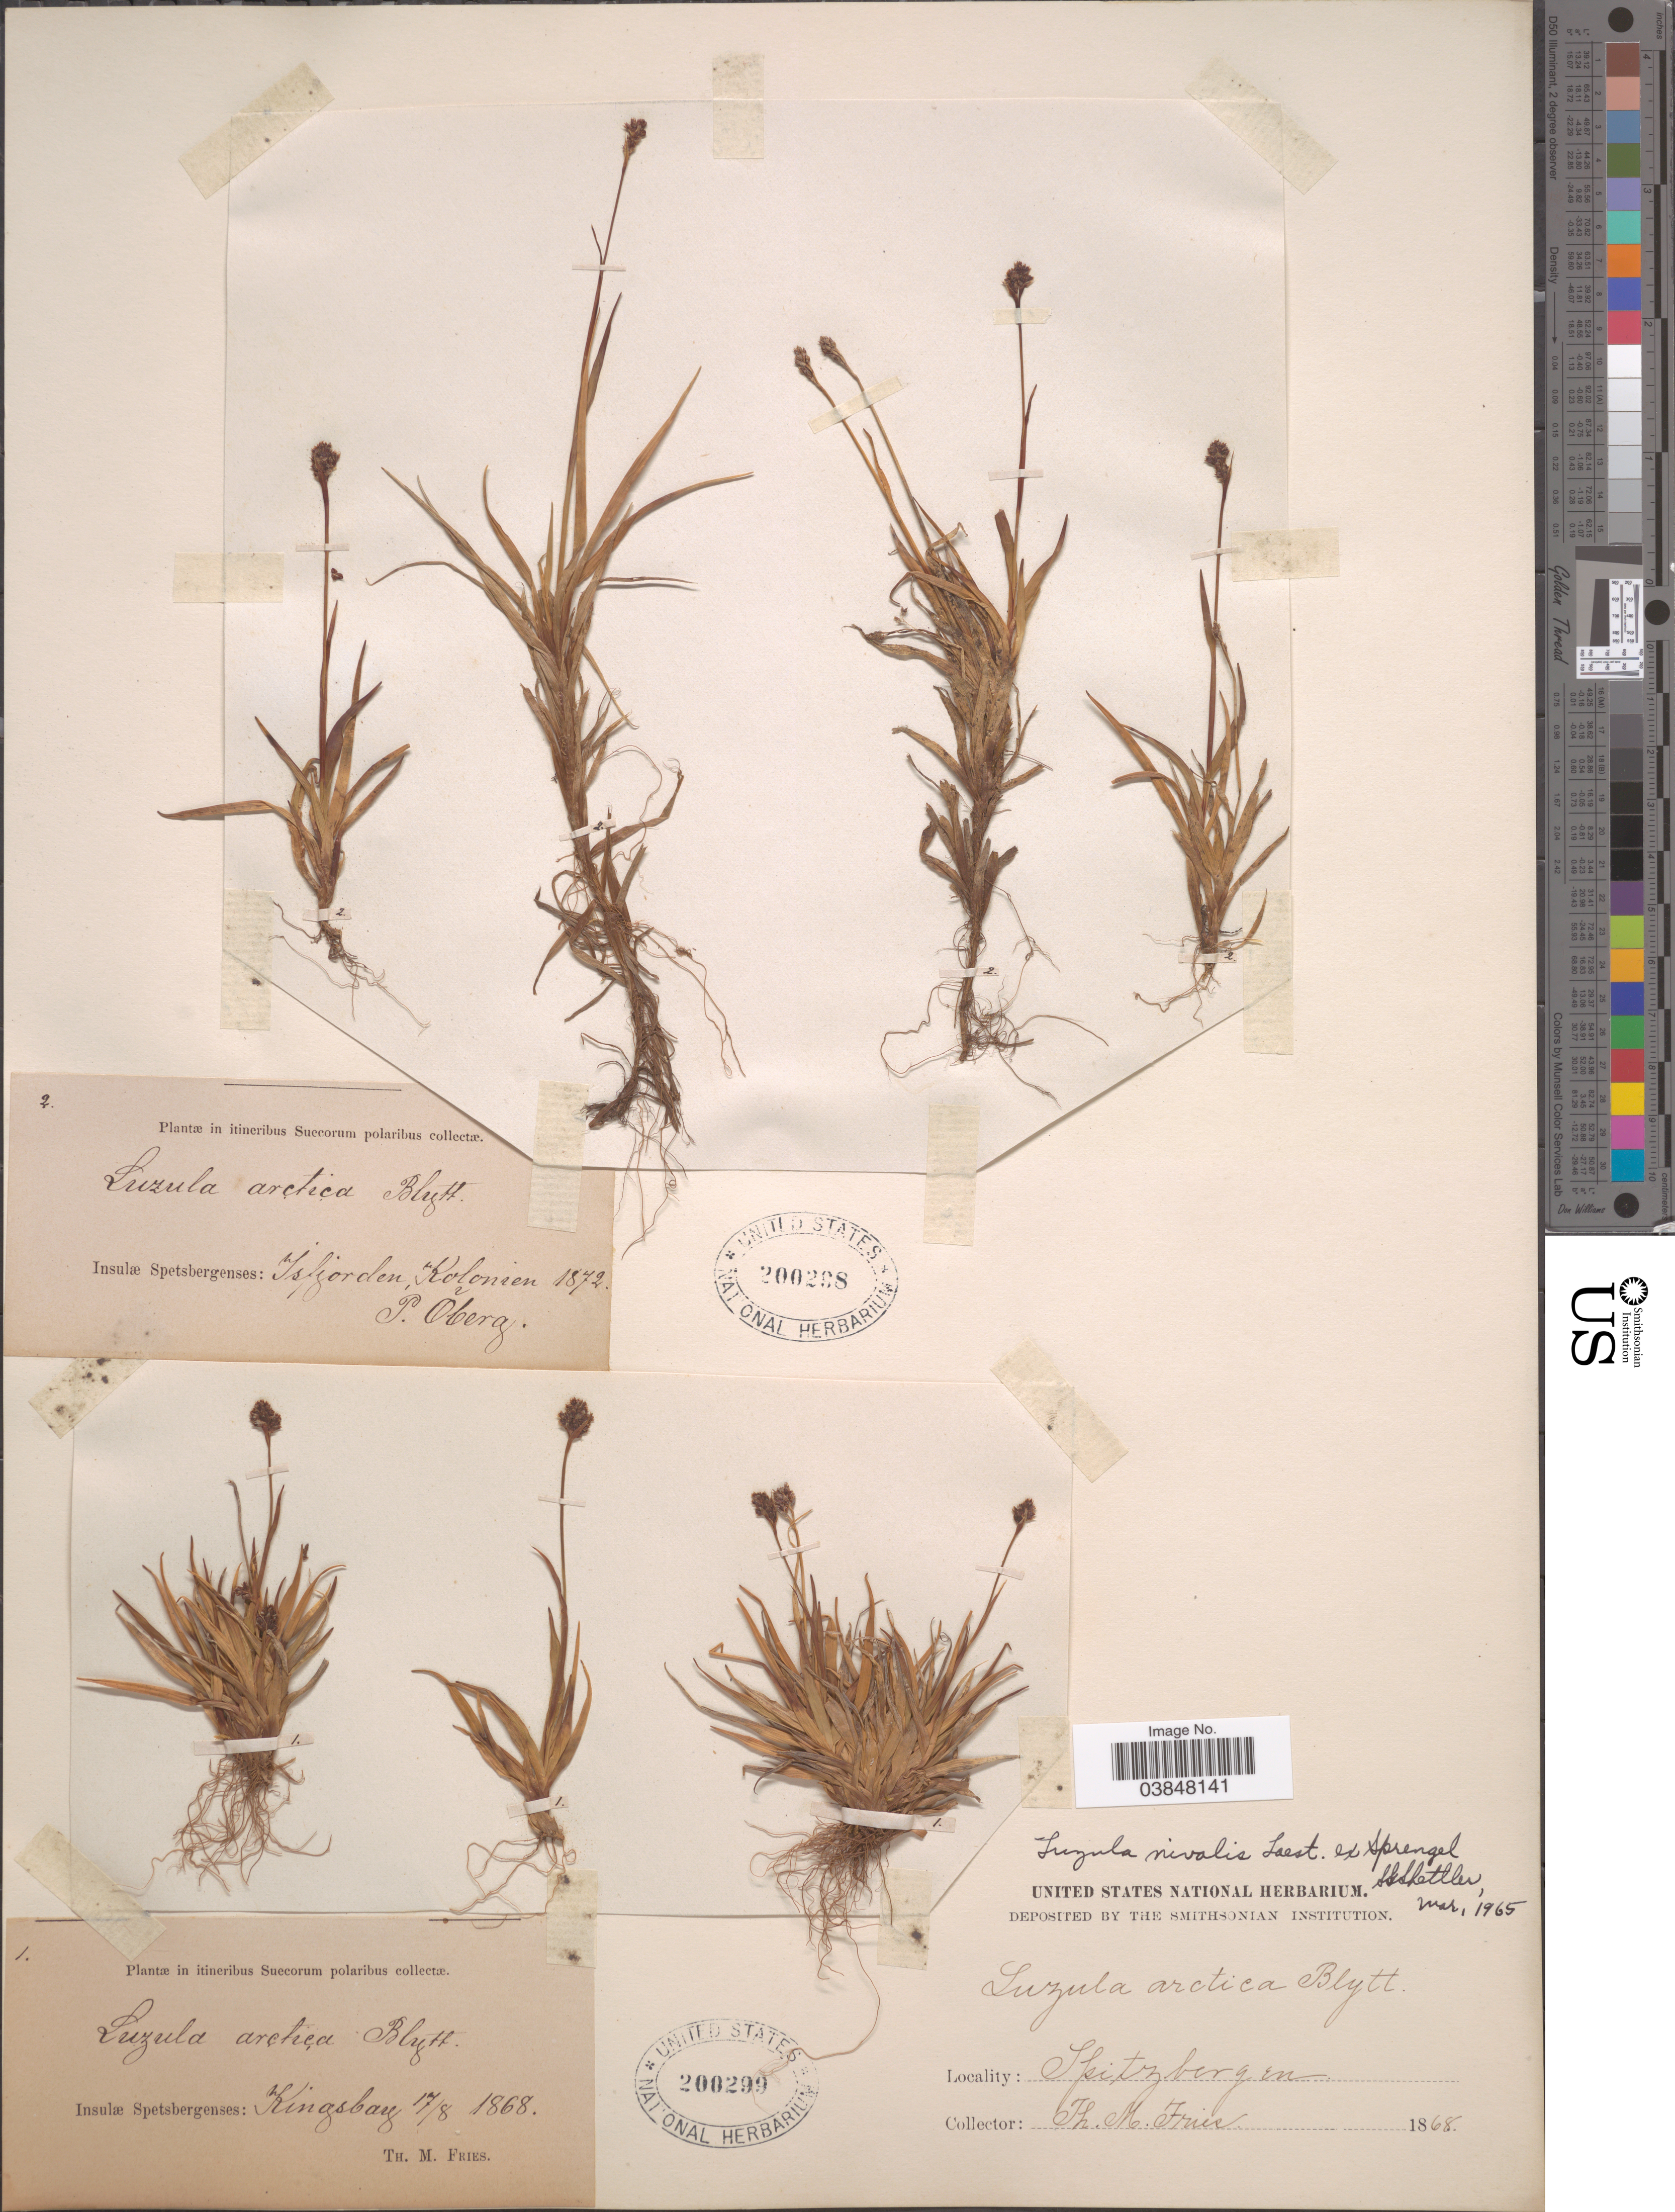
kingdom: Plantae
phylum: Tracheophyta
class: Liliopsida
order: Poales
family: Juncaceae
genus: Luzula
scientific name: Luzula nivalis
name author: (Laest.) Spreng.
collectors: T. Fries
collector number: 1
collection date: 1868-08-17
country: Norway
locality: Insulæ Spetsbergenses: Kingsbay. Spitzbergen.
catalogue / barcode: US 200299